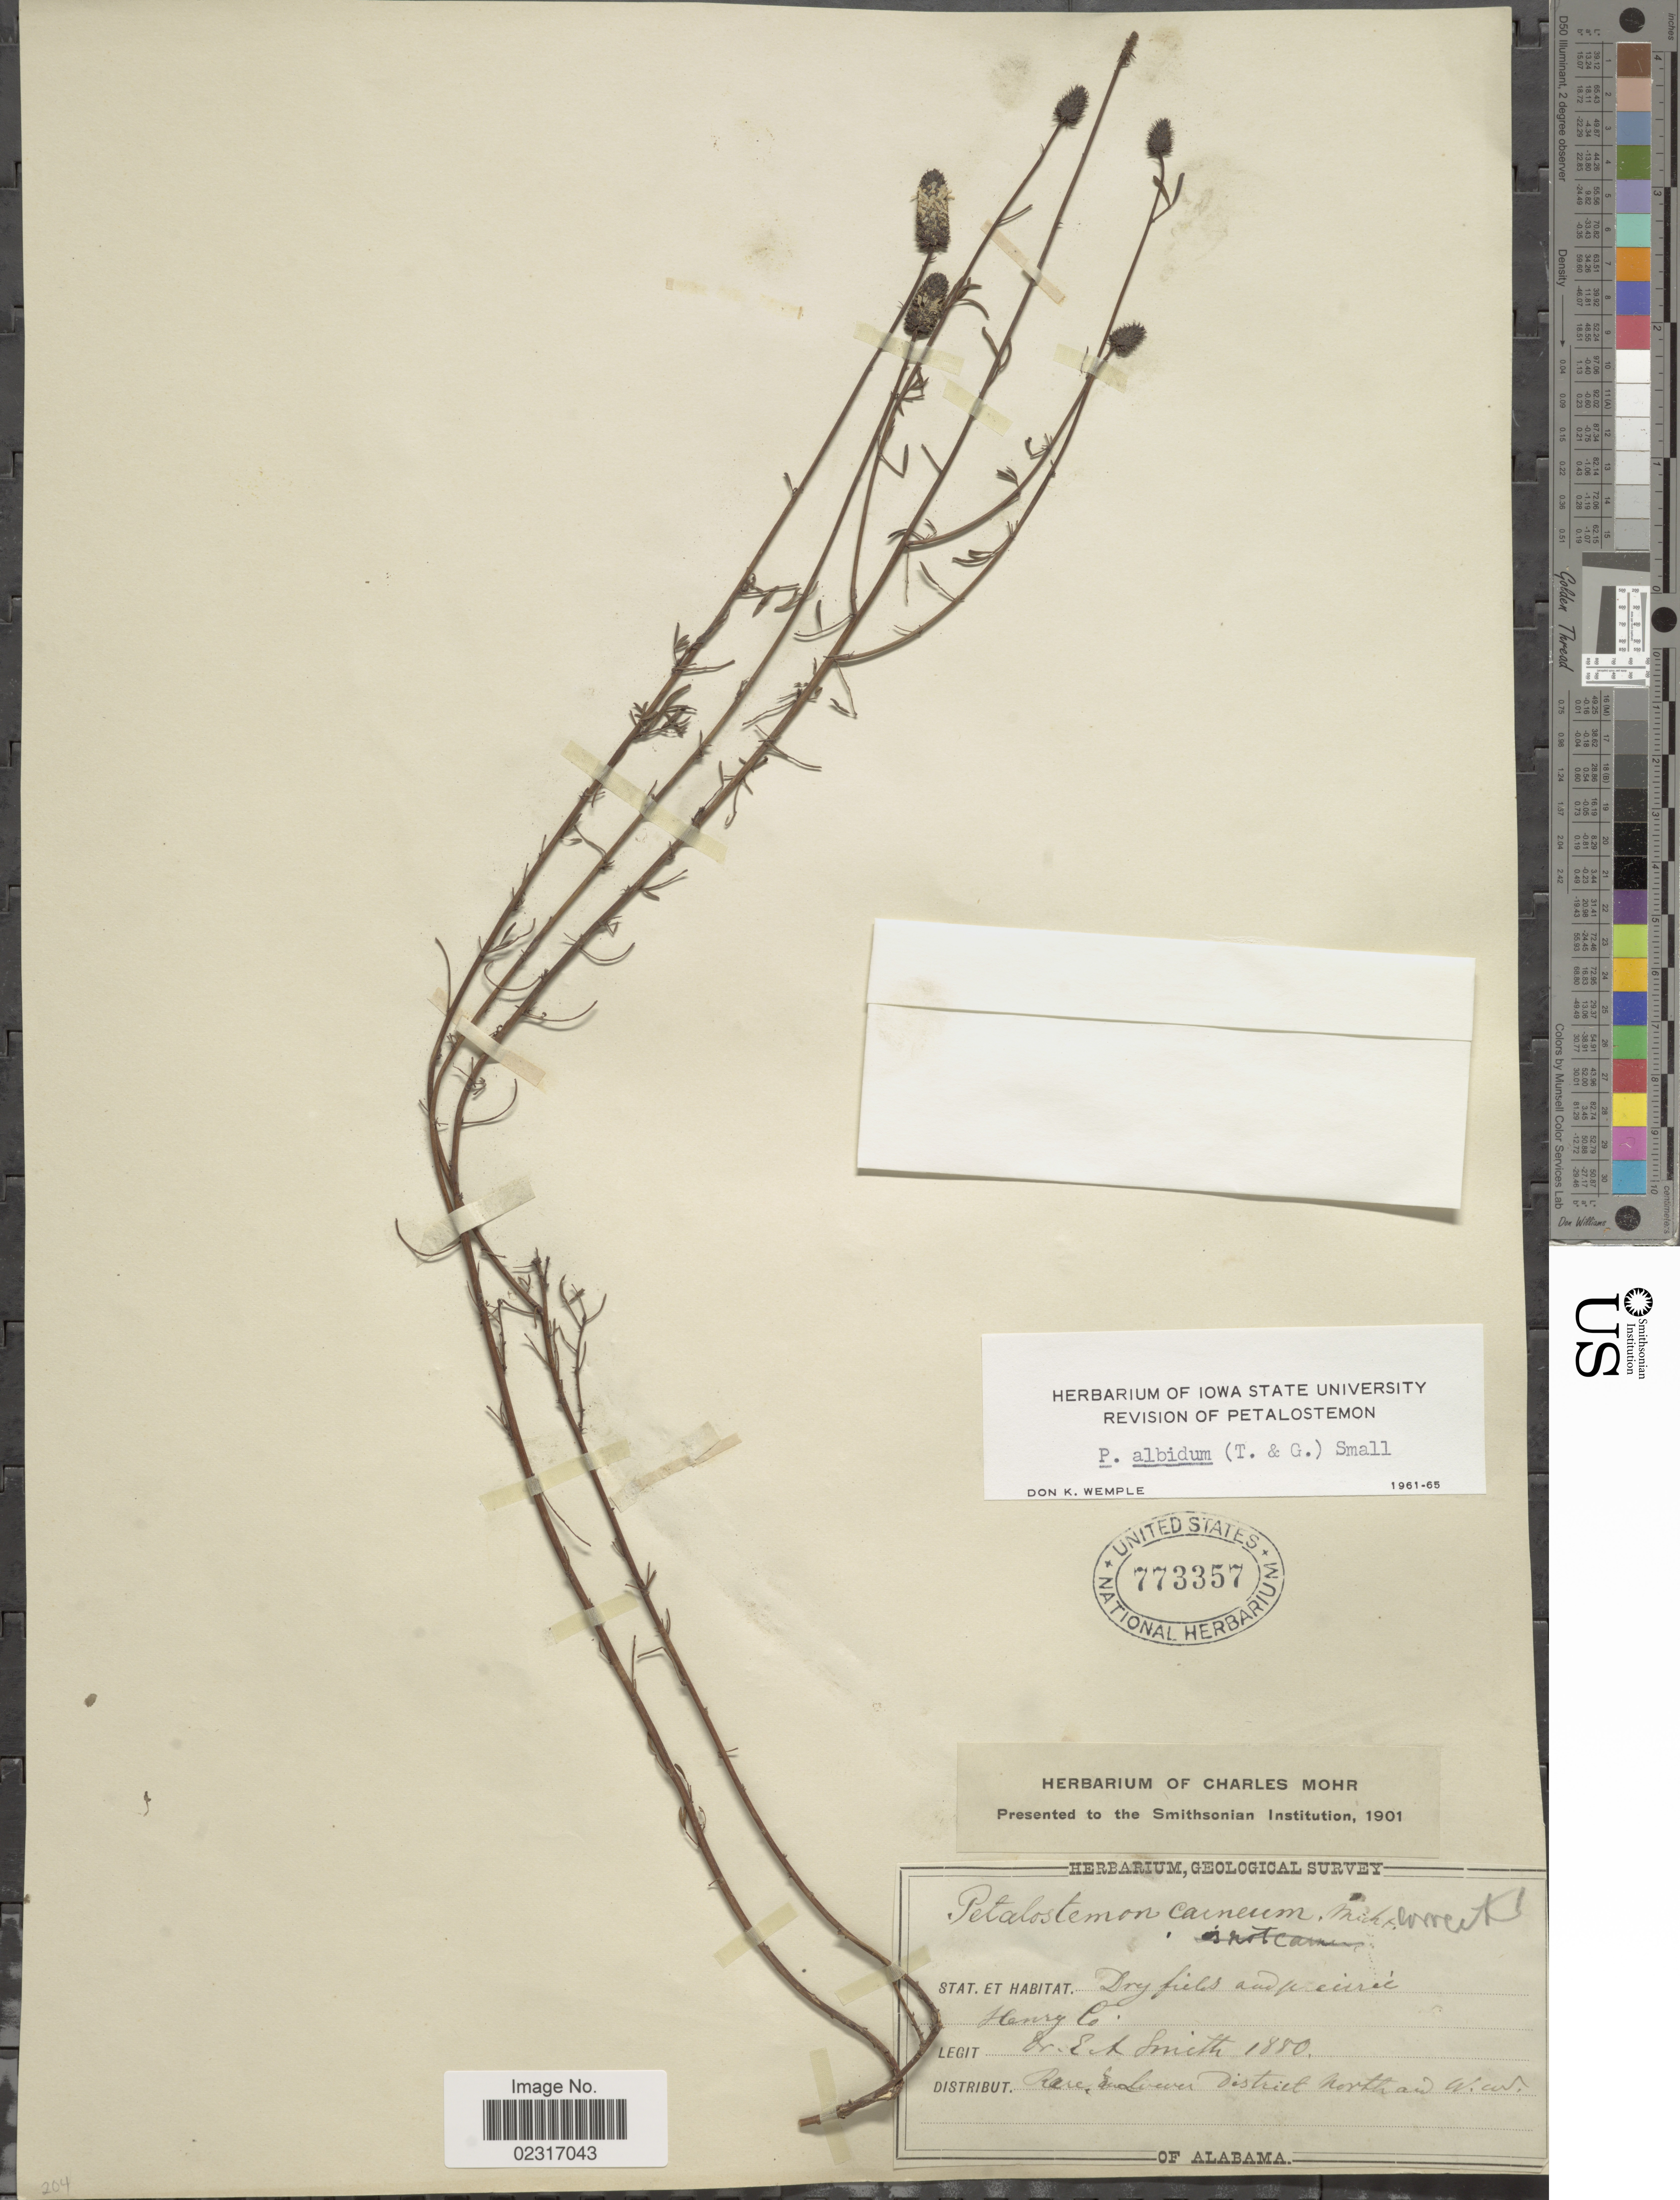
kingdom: Plantae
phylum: Tracheophyta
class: Magnoliopsida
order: Fabales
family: Fabaceae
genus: Dalea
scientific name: Dalea carnea var. albida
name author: (Torr. & A. Gray) Barneby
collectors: E. A. Smith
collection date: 1880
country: United States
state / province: Alabama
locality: Dry field and prairie Henry Co.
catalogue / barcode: US 773357